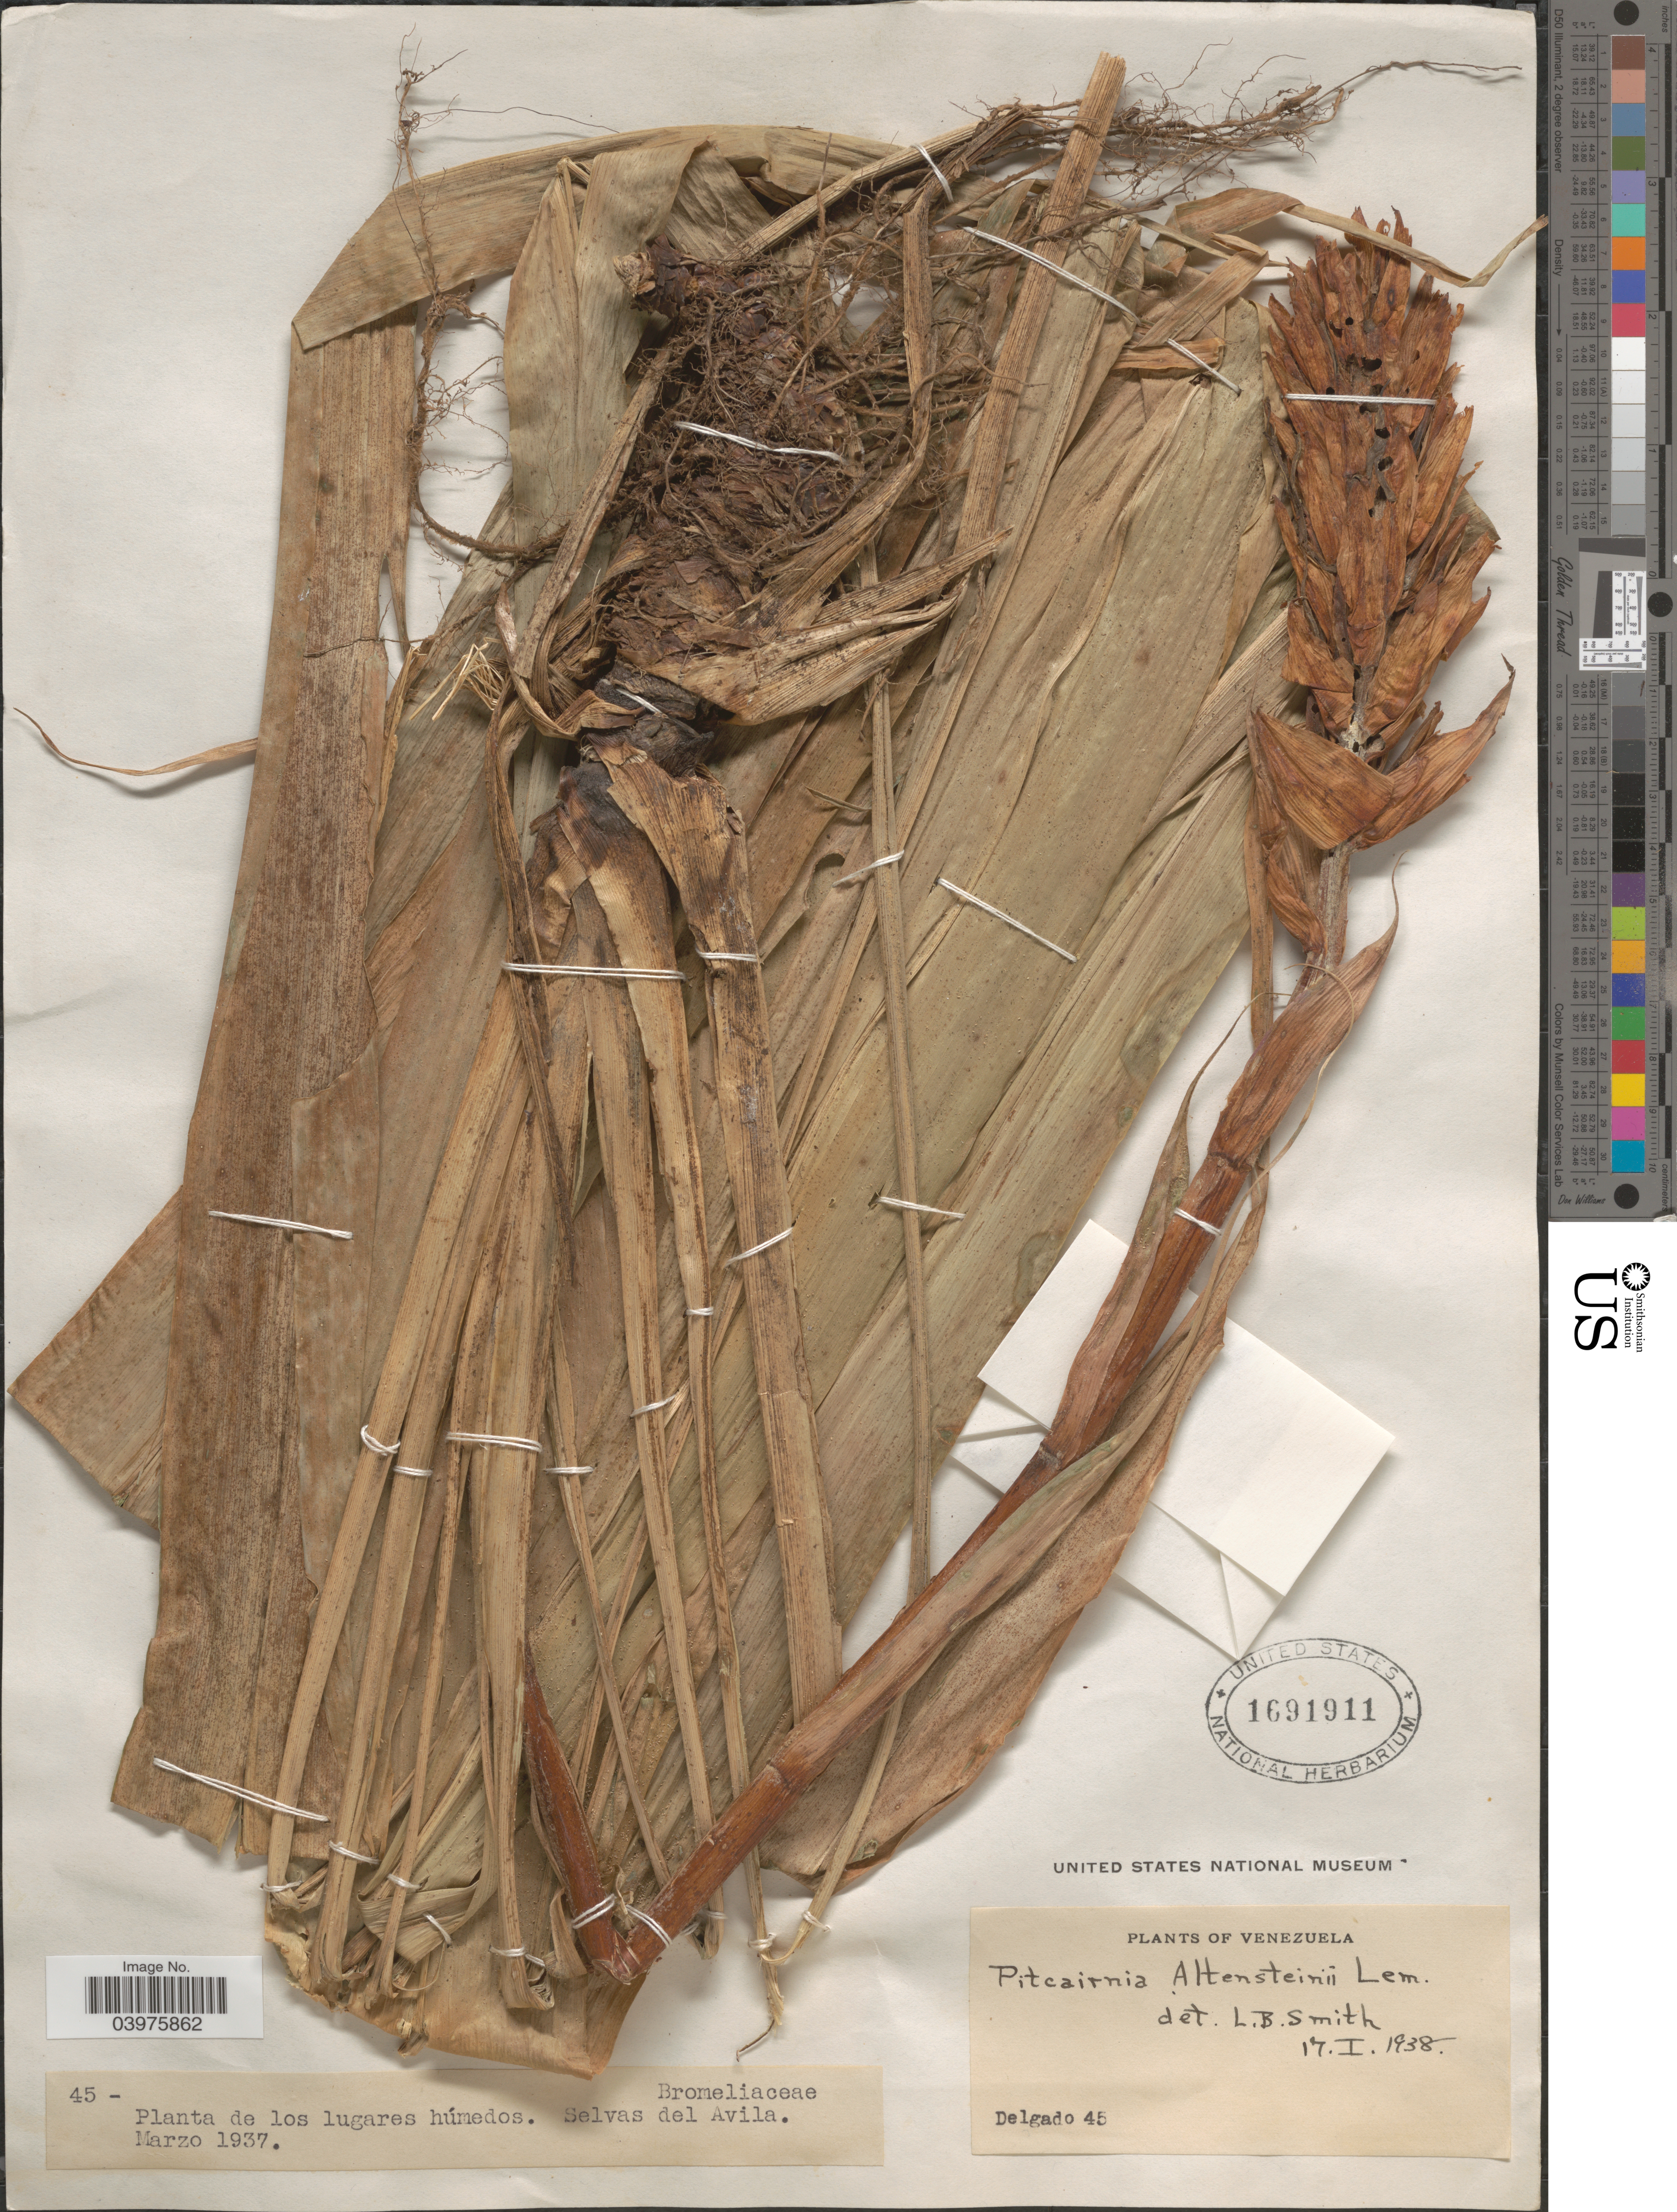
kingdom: Plantae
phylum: Tracheophyta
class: Liliopsida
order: Poales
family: Bromeliaceae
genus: Pitcairnia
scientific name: Pitcairnia altensteinii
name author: (Link et al.) Lem.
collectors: Delgado, --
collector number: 45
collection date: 1937-03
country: Venezuela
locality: Selvas del Avila.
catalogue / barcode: US 1691911